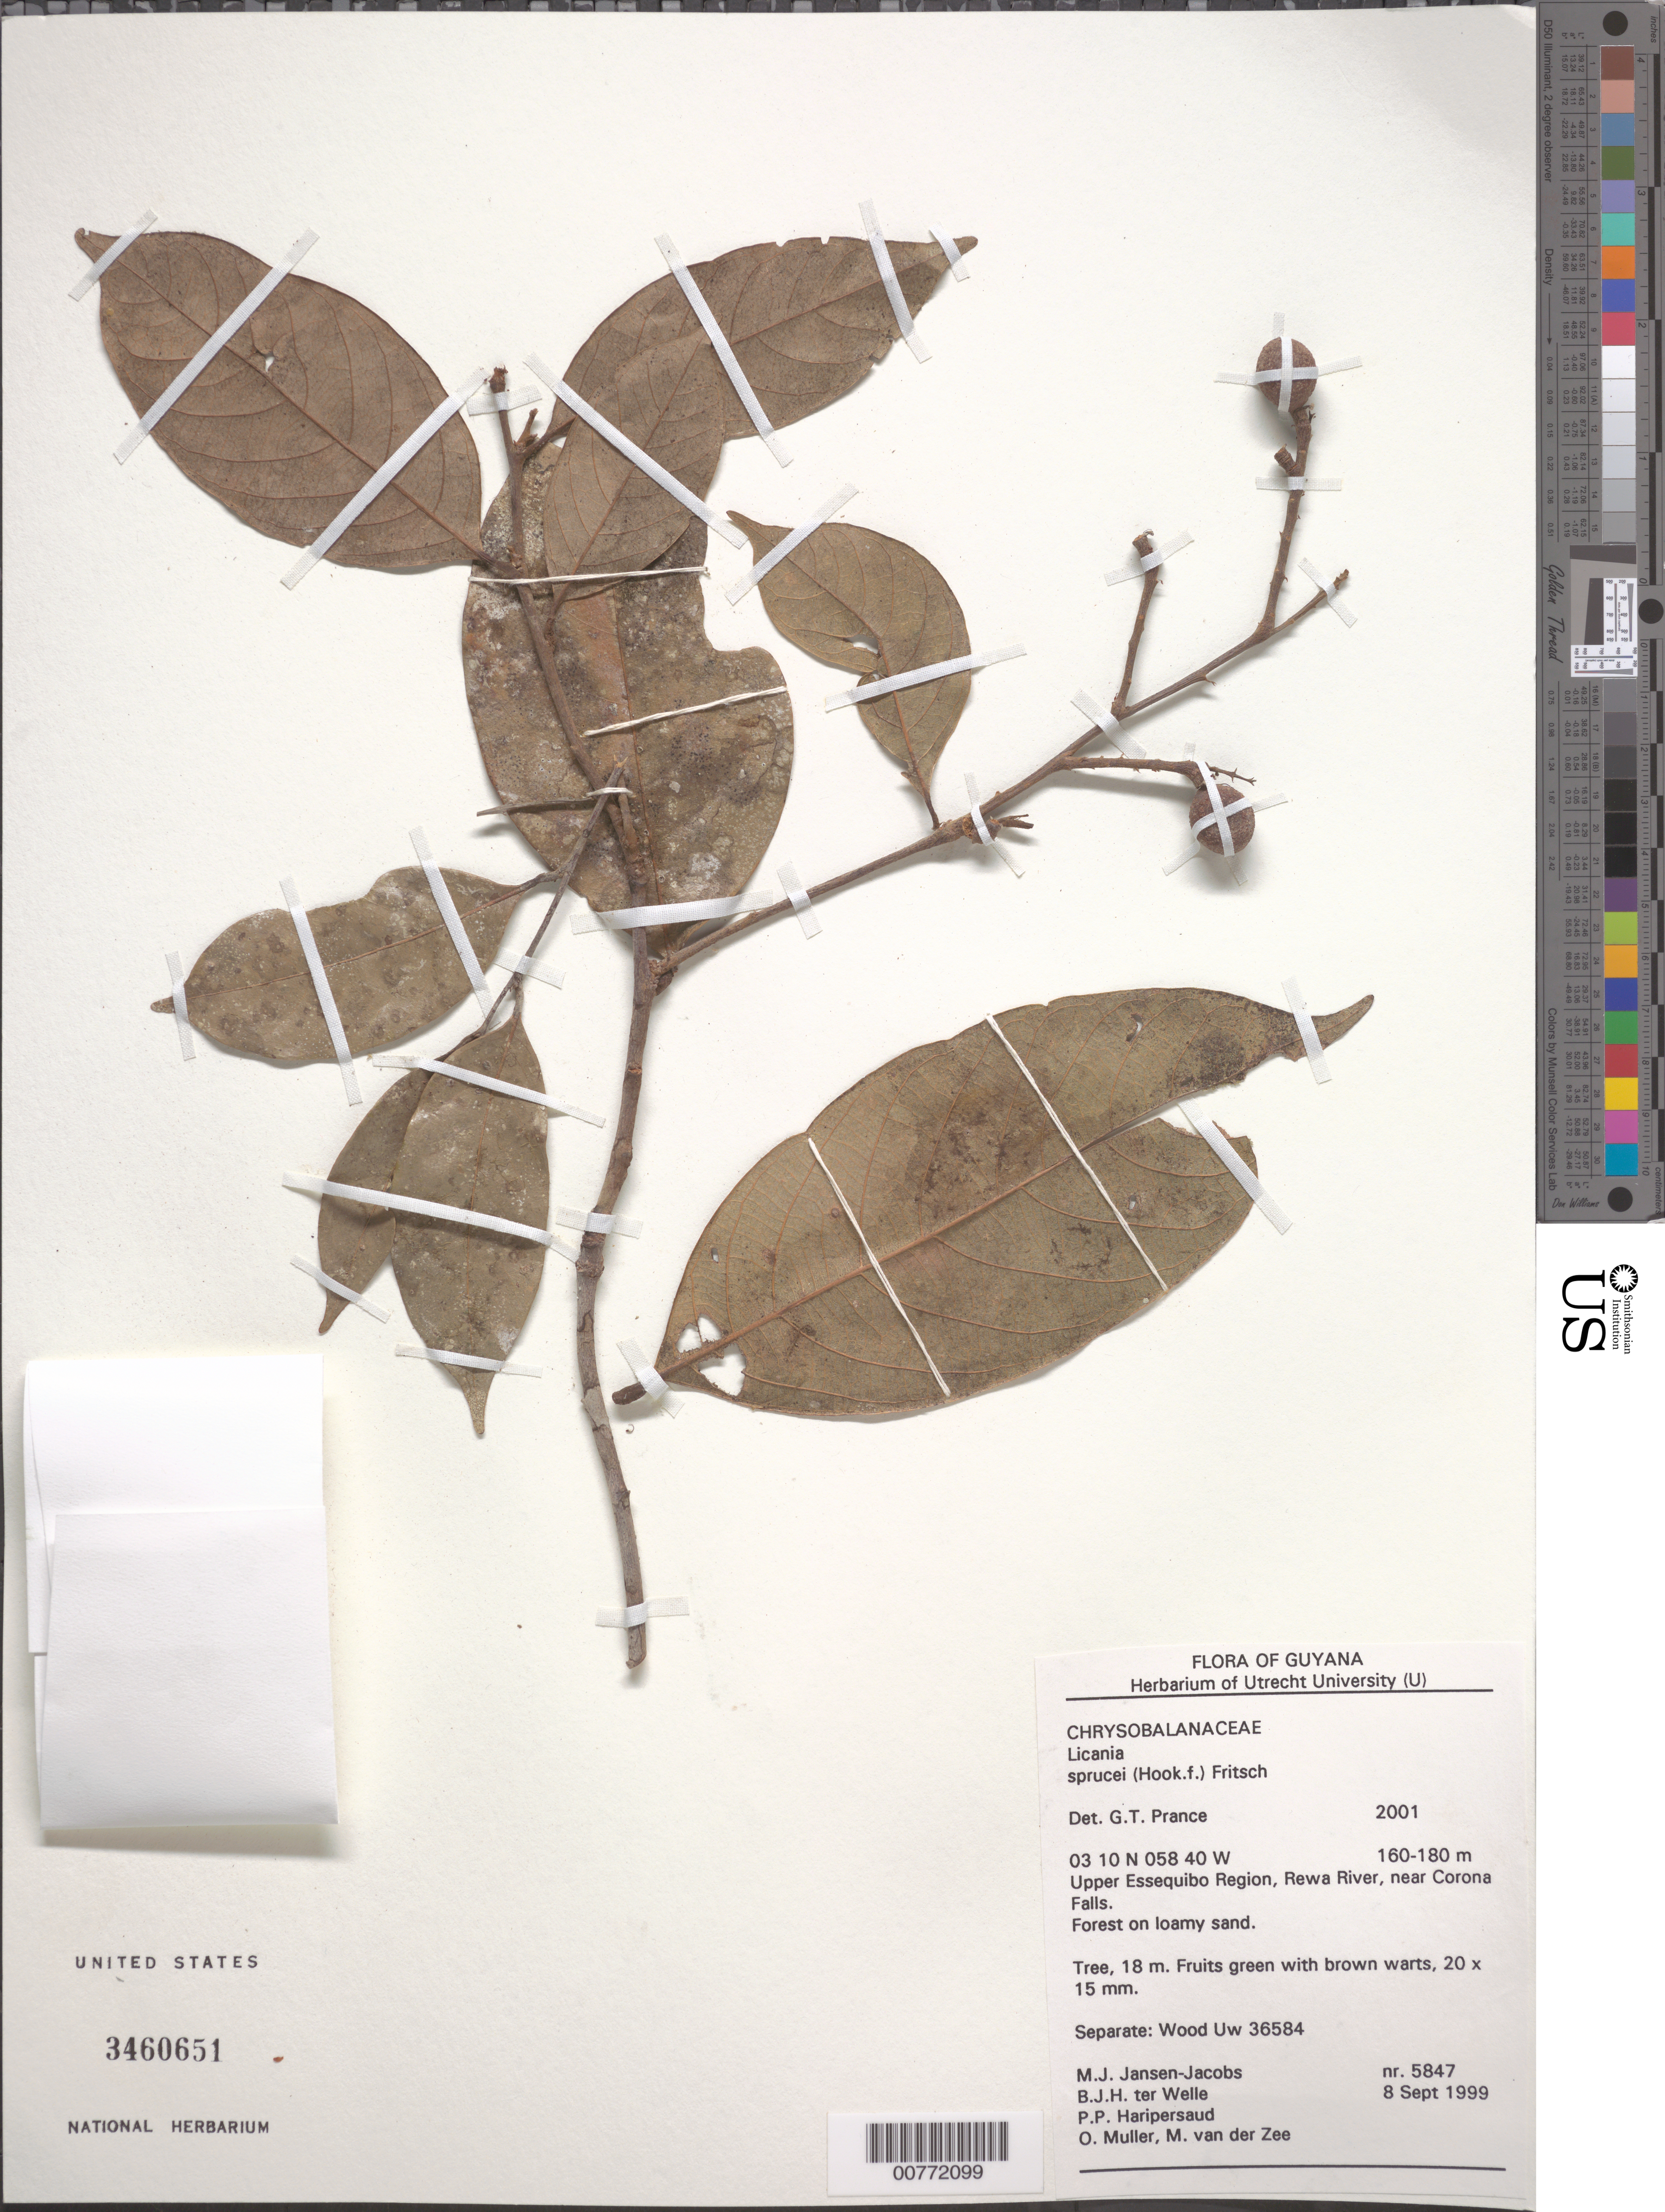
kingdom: Plantae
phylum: Tracheophyta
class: Magnoliopsida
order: Malpighiales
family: Chrysobalanaceae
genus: Leptobalanus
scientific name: Leptobalanus sprucei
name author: (Hook. f.) Sothers & Prance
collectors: M. J. Jansen-Jacobs, B. Welle, P. Haripersaud, O. Muller & M. van der Zee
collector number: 5847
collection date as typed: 8-Sep-99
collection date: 1999-09-08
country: Guyana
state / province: U. Takutu-U. Essequibo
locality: Rewa River, near Corona Falls, Upper Essequibo Region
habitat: Forest on loamy sand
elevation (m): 160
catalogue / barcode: US 3460651